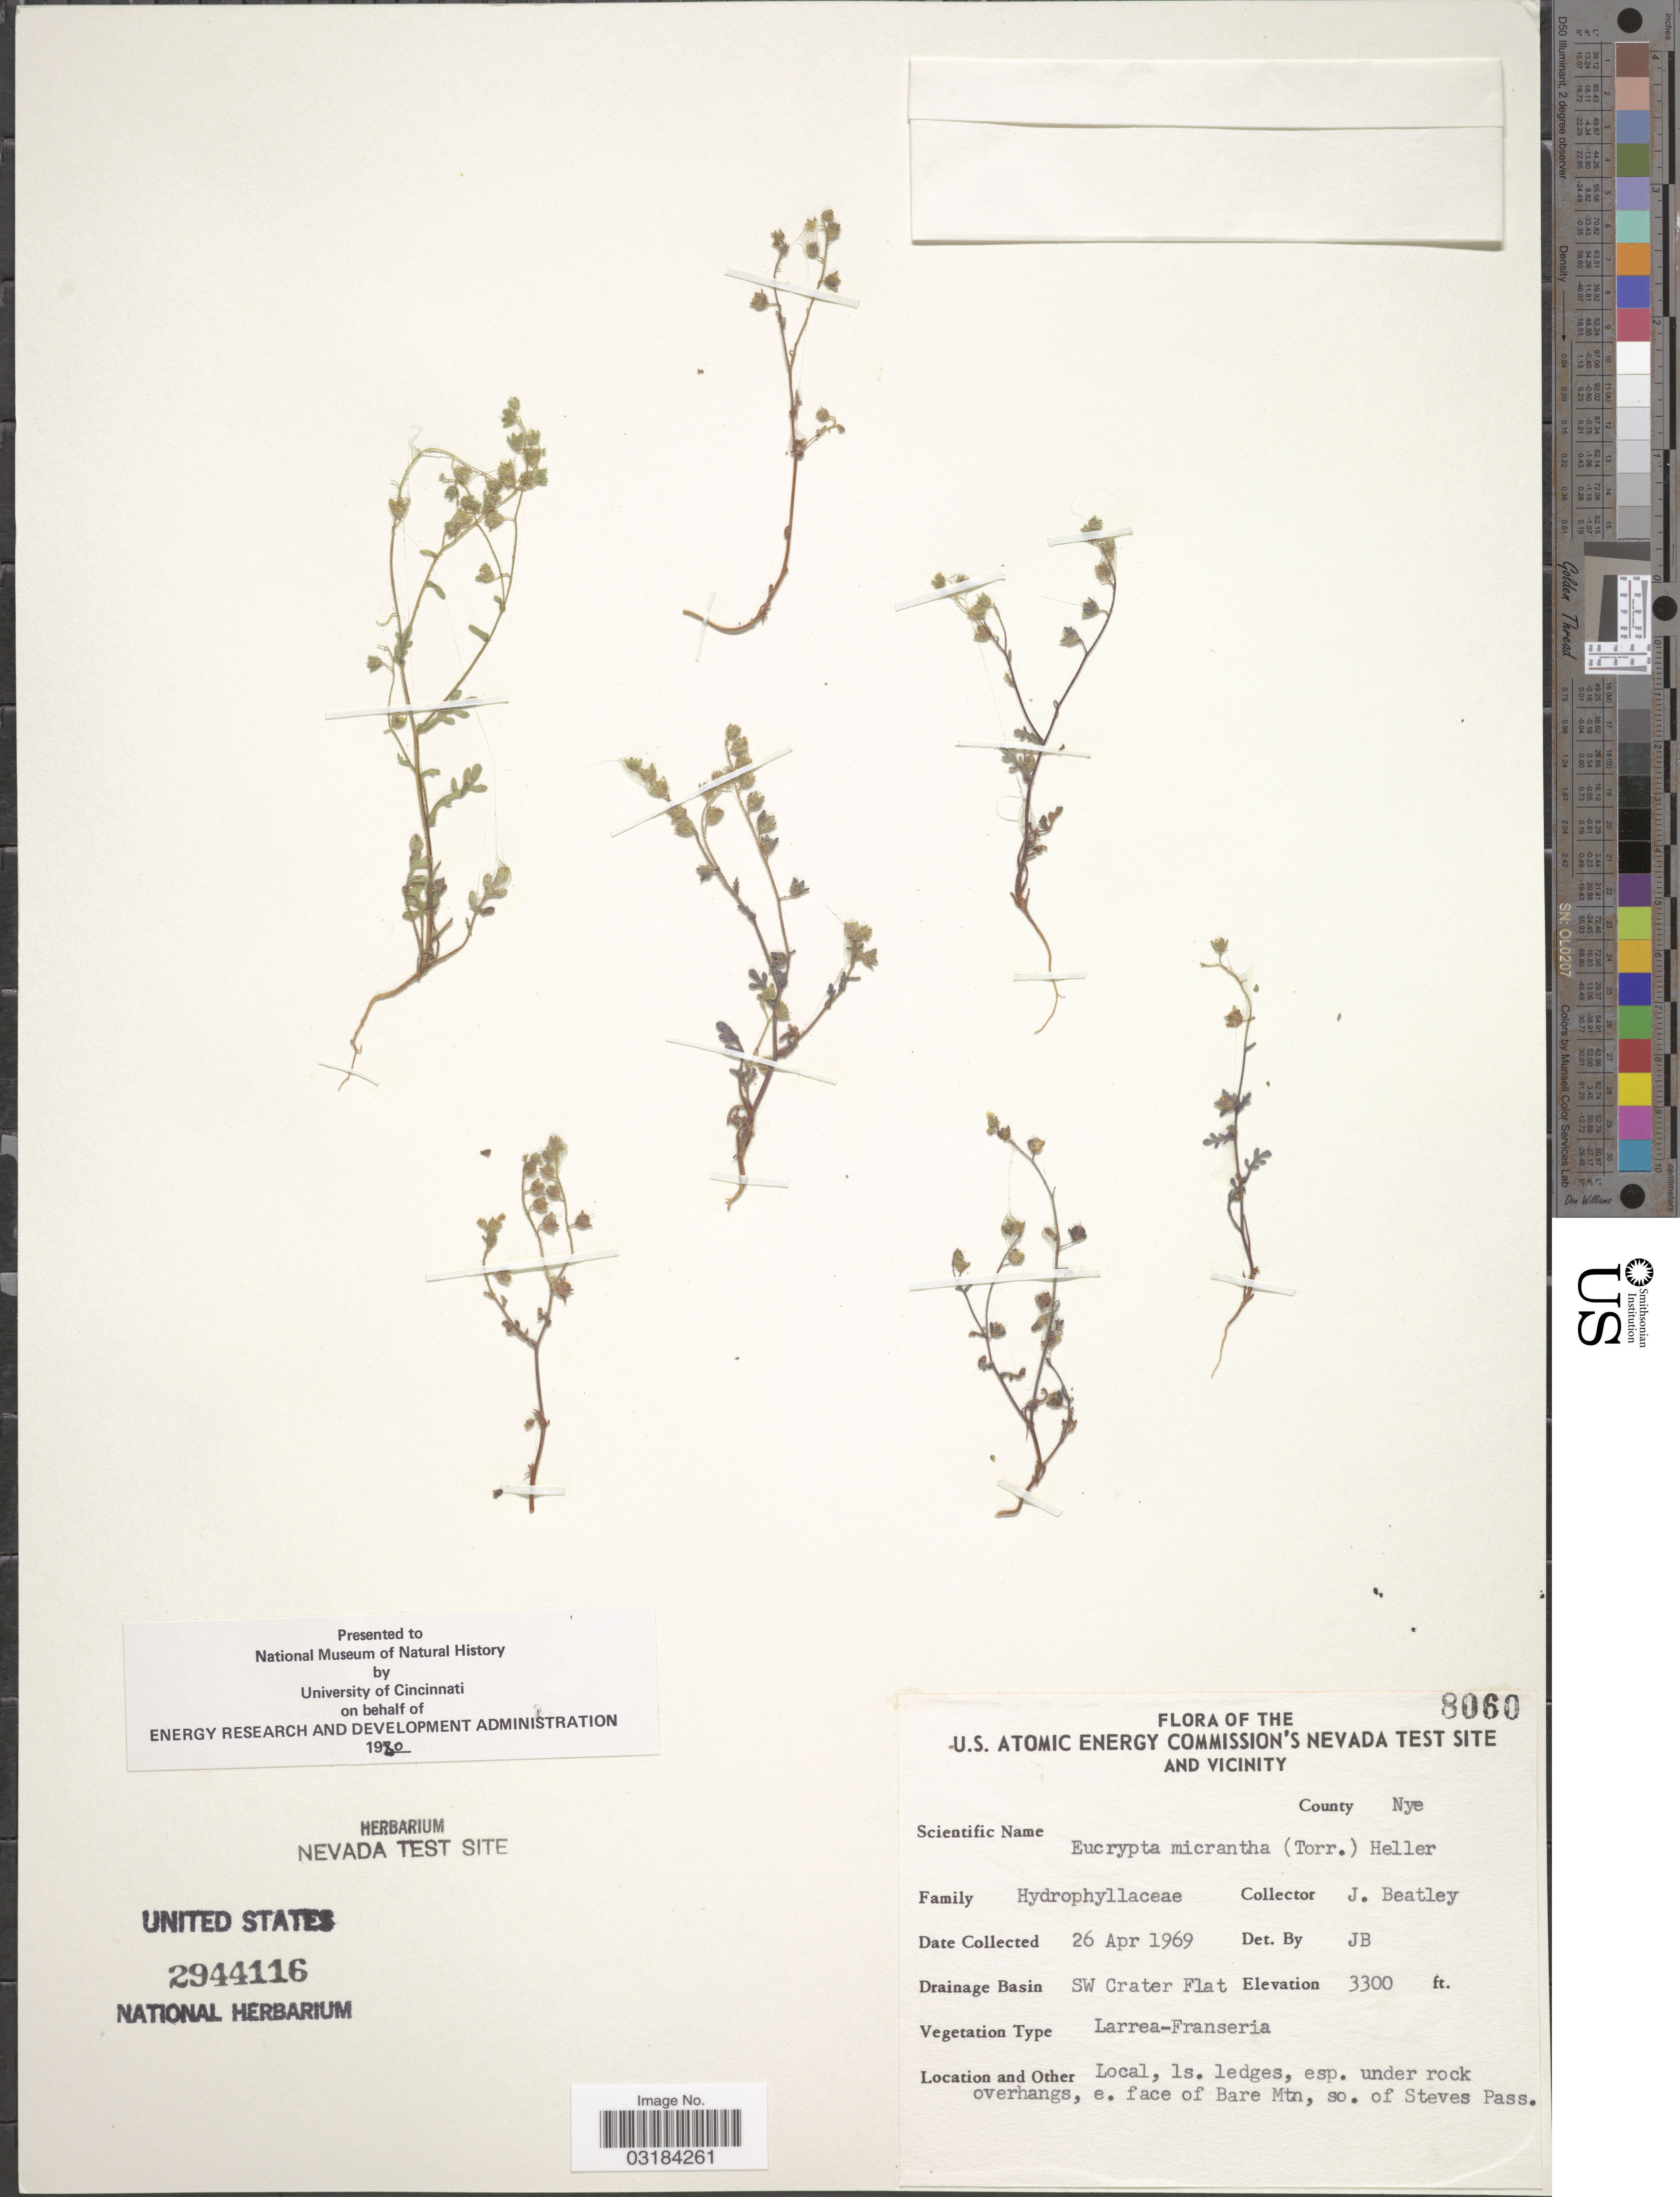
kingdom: Plantae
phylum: Tracheophyta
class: Magnoliopsida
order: Boraginales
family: Hydrophyllaceae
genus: Eucrypta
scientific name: Eucrypta micrantha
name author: (Torr.) A. Heller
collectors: J. C. Beatley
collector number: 8060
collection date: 1969-04-26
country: United States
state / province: Nevada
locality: U.S. Atomic Energy Commission's Nevada Test Site and Vicinity. County Nye. Drainage Basin SW Crater Flat. e. face of Bare Mtn, so. of Steves Pass.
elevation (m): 1006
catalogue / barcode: US 2944116